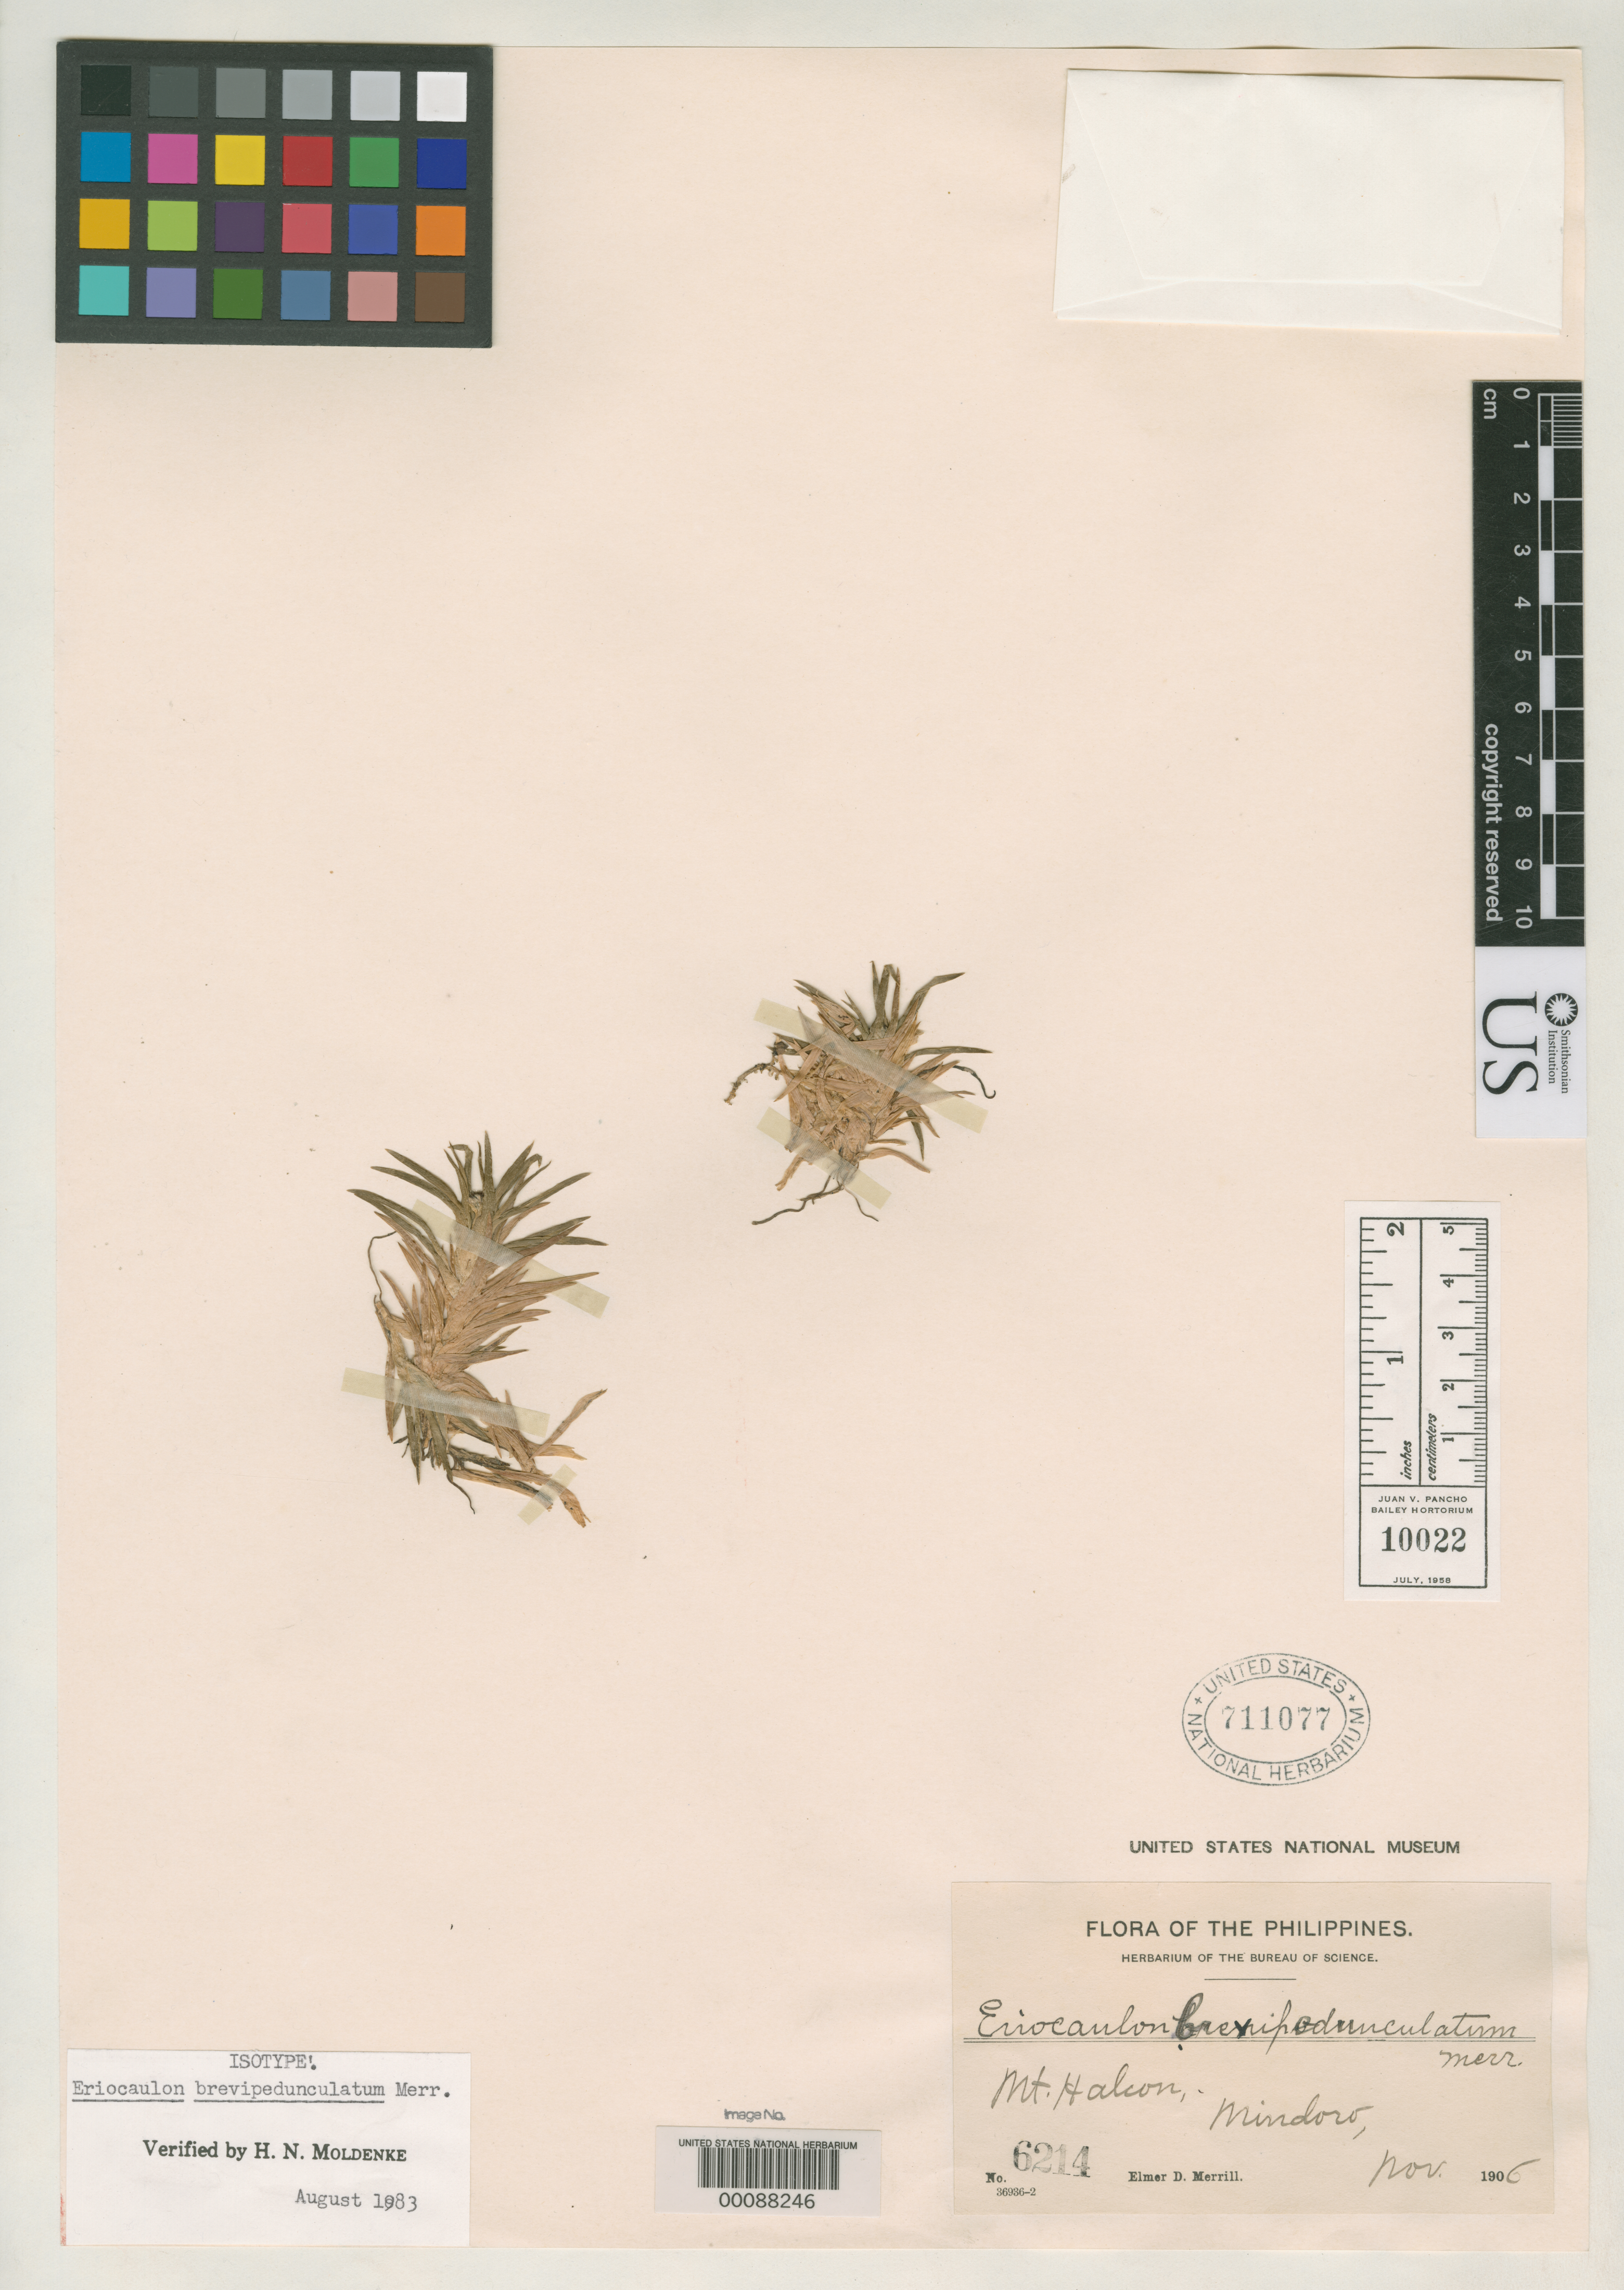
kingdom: Plantae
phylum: Tracheophyta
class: Liliopsida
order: Poales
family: Eriocaulaceae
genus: Eriocaulon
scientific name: Eriocaulon brevipedunculatum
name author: Merr.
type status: Isotype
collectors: E. D. Merrill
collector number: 6214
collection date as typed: Nov 1906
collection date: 1906-11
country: Philippines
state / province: Mimaropa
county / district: Mindoro Oriental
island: Mindoro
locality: Mt. Halcon, Mindoro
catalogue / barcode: US 711077